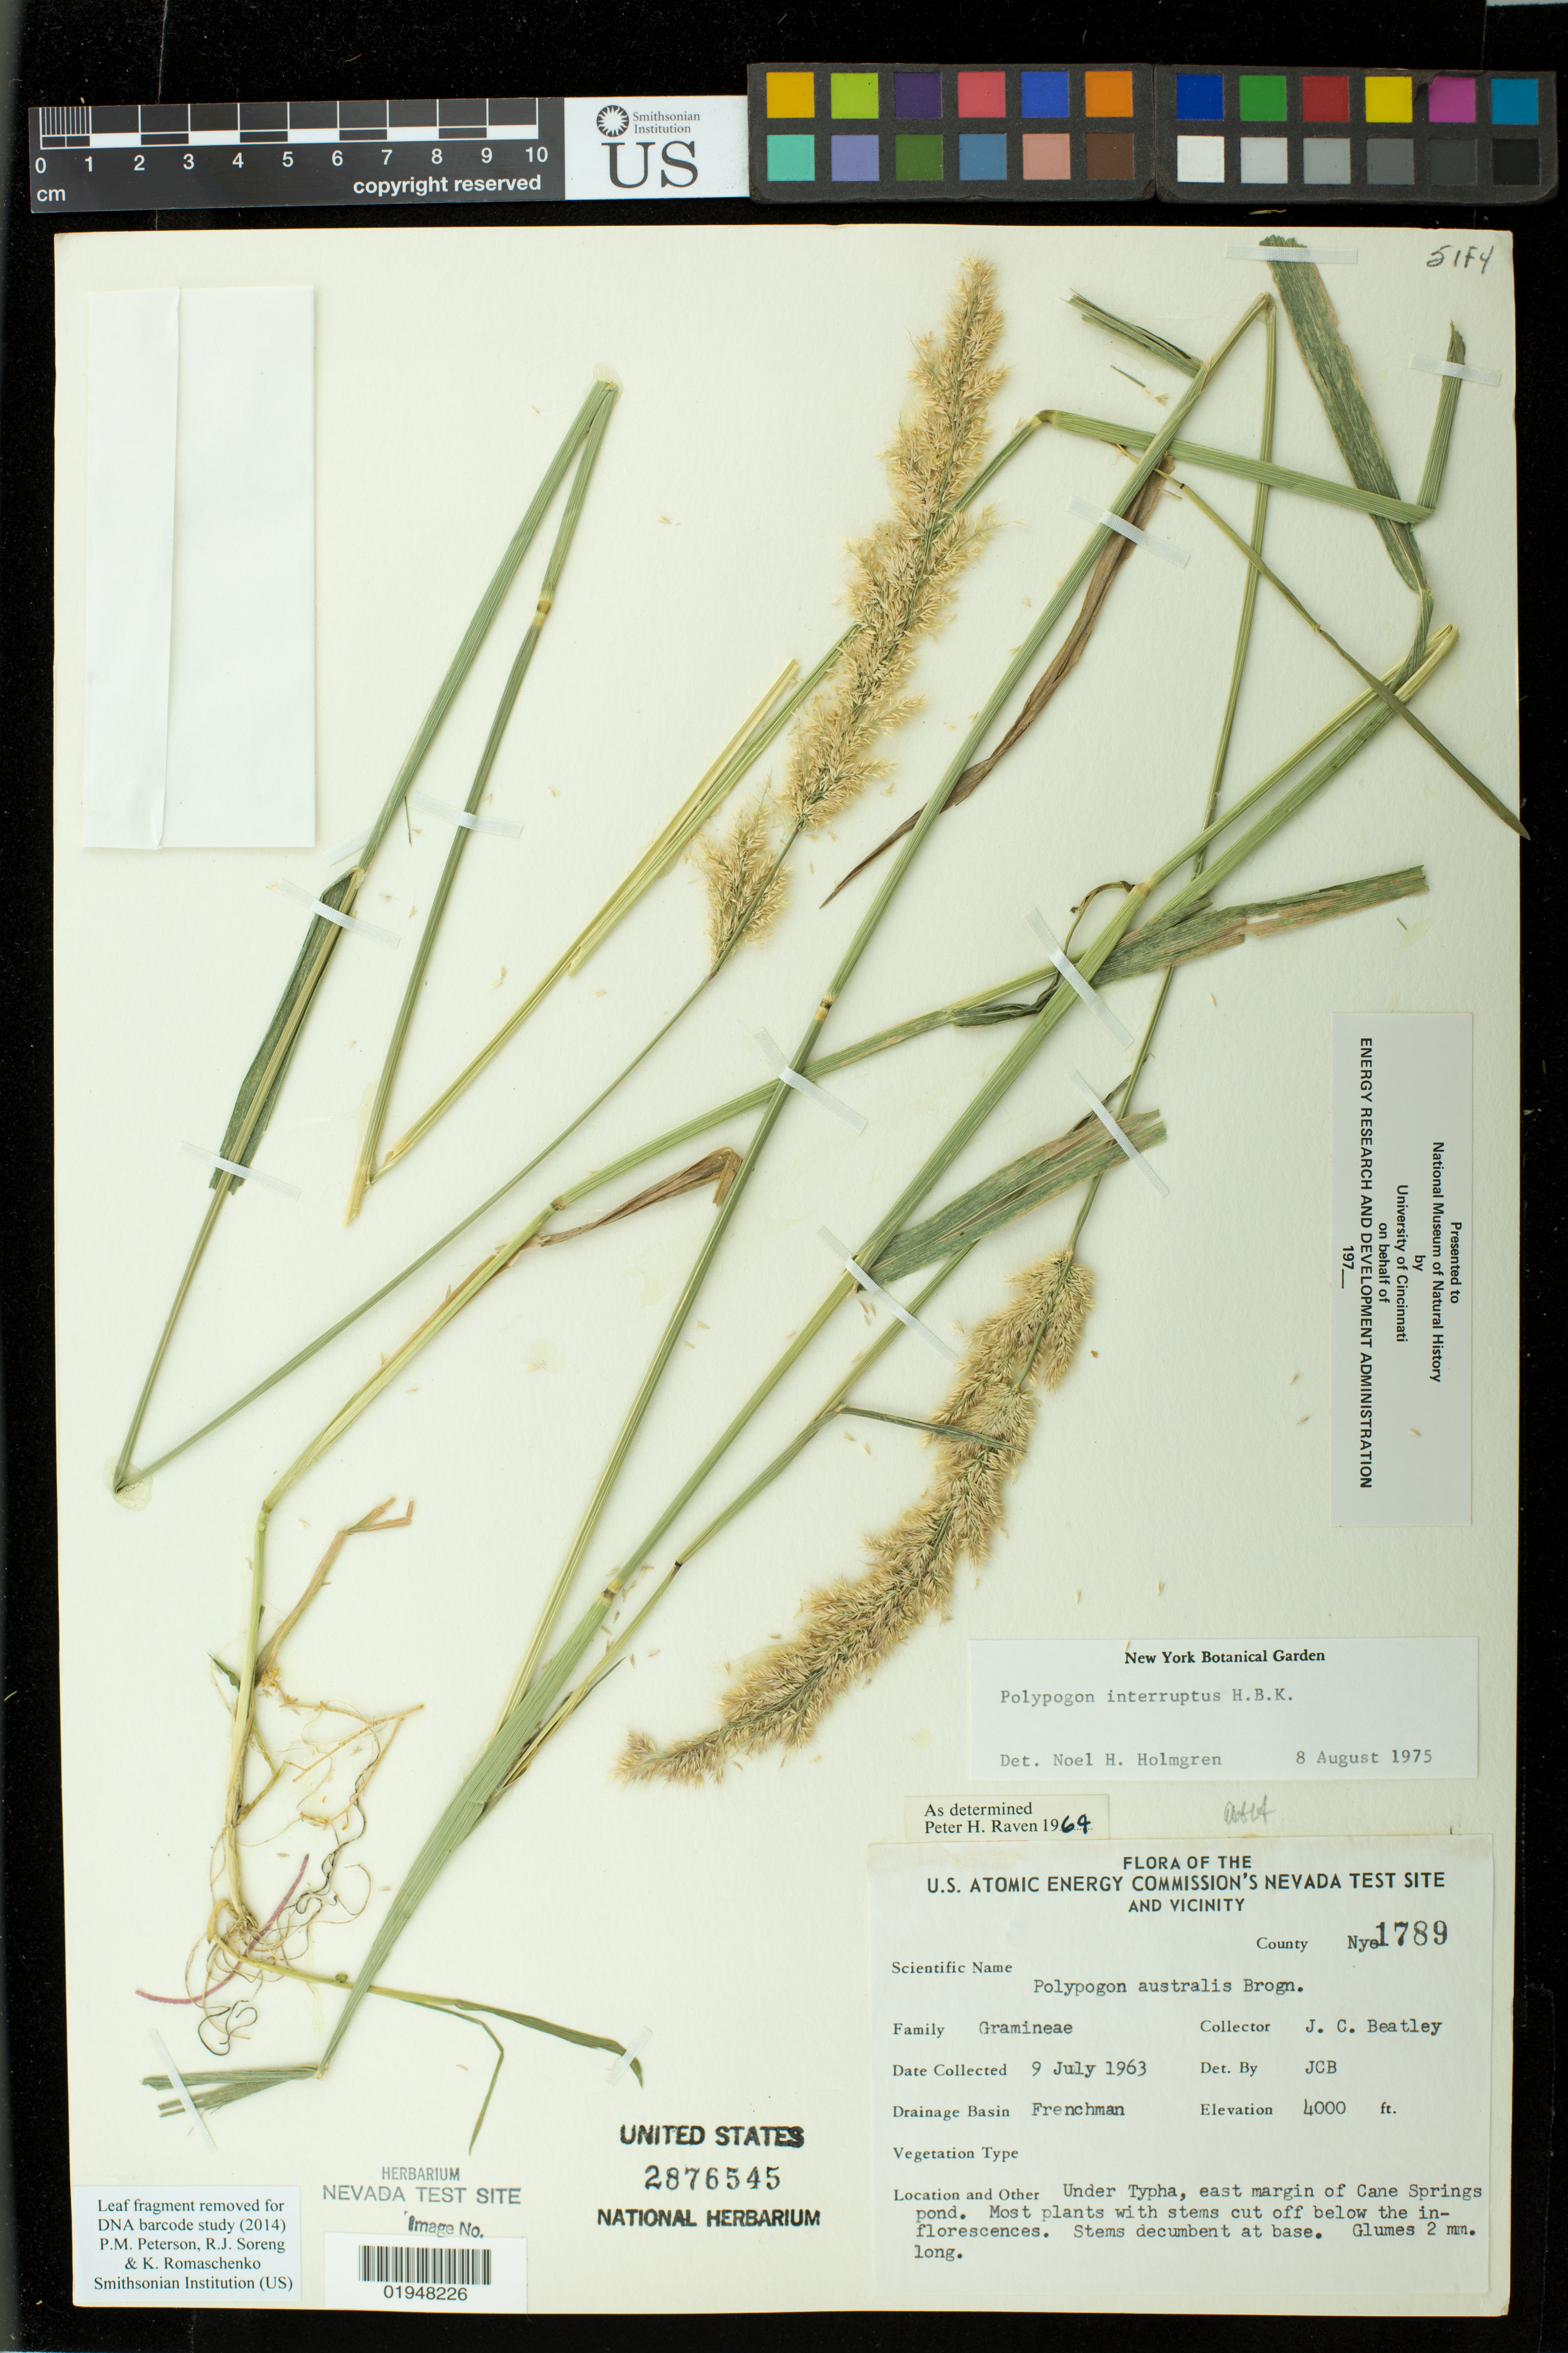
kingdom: Plantae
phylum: Tracheophyta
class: Liliopsida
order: Poales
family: Poaceae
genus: Polypogon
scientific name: Polypogon interruptus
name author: Kunth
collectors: J. C. Beatley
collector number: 1789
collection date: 1963-07-09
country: United States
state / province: Nevada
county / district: Nye County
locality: Frenchman Drainage Basin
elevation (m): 1219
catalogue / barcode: US 2876545